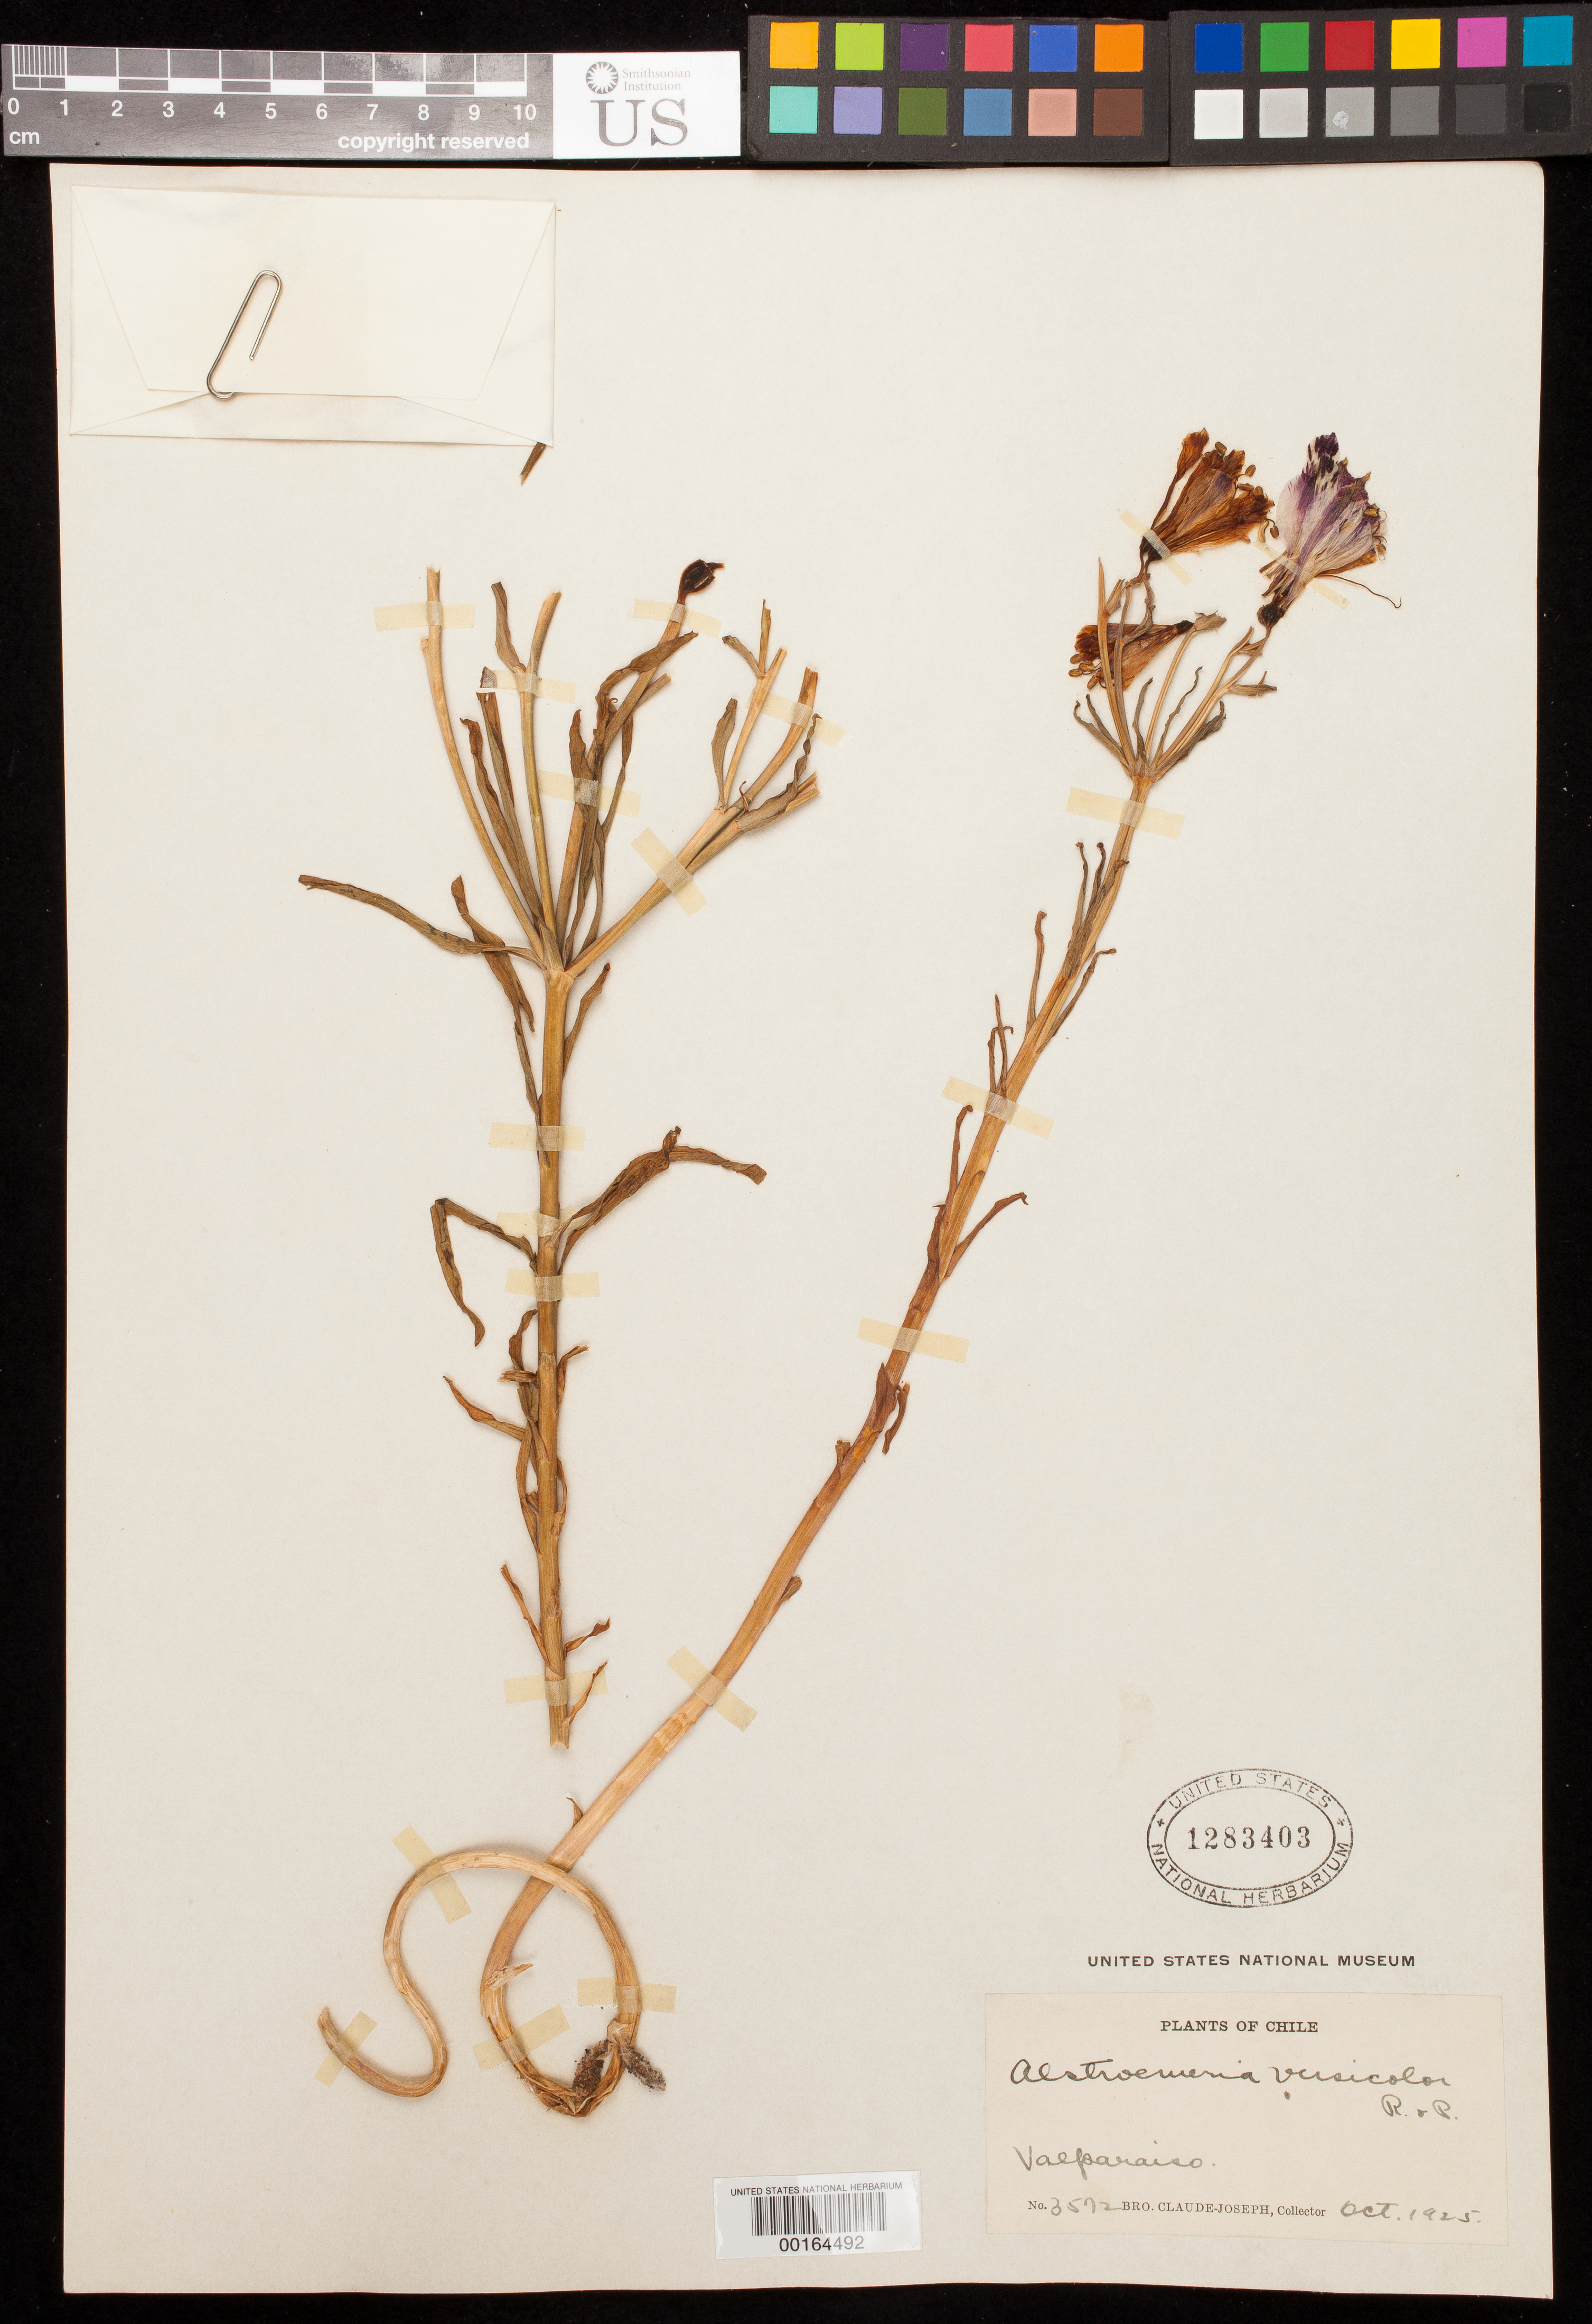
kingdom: Plantae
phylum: Tracheophyta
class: Liliopsida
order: Liliales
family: Alstroemeriaceae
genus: Alstroemeria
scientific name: Alstroemeria versicolor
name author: Ruiz & Pav.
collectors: Bro. Claude-Joseph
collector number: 3572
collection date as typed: Oct 1925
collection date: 1925-10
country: Chile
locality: Valparaiso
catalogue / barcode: US 1283403